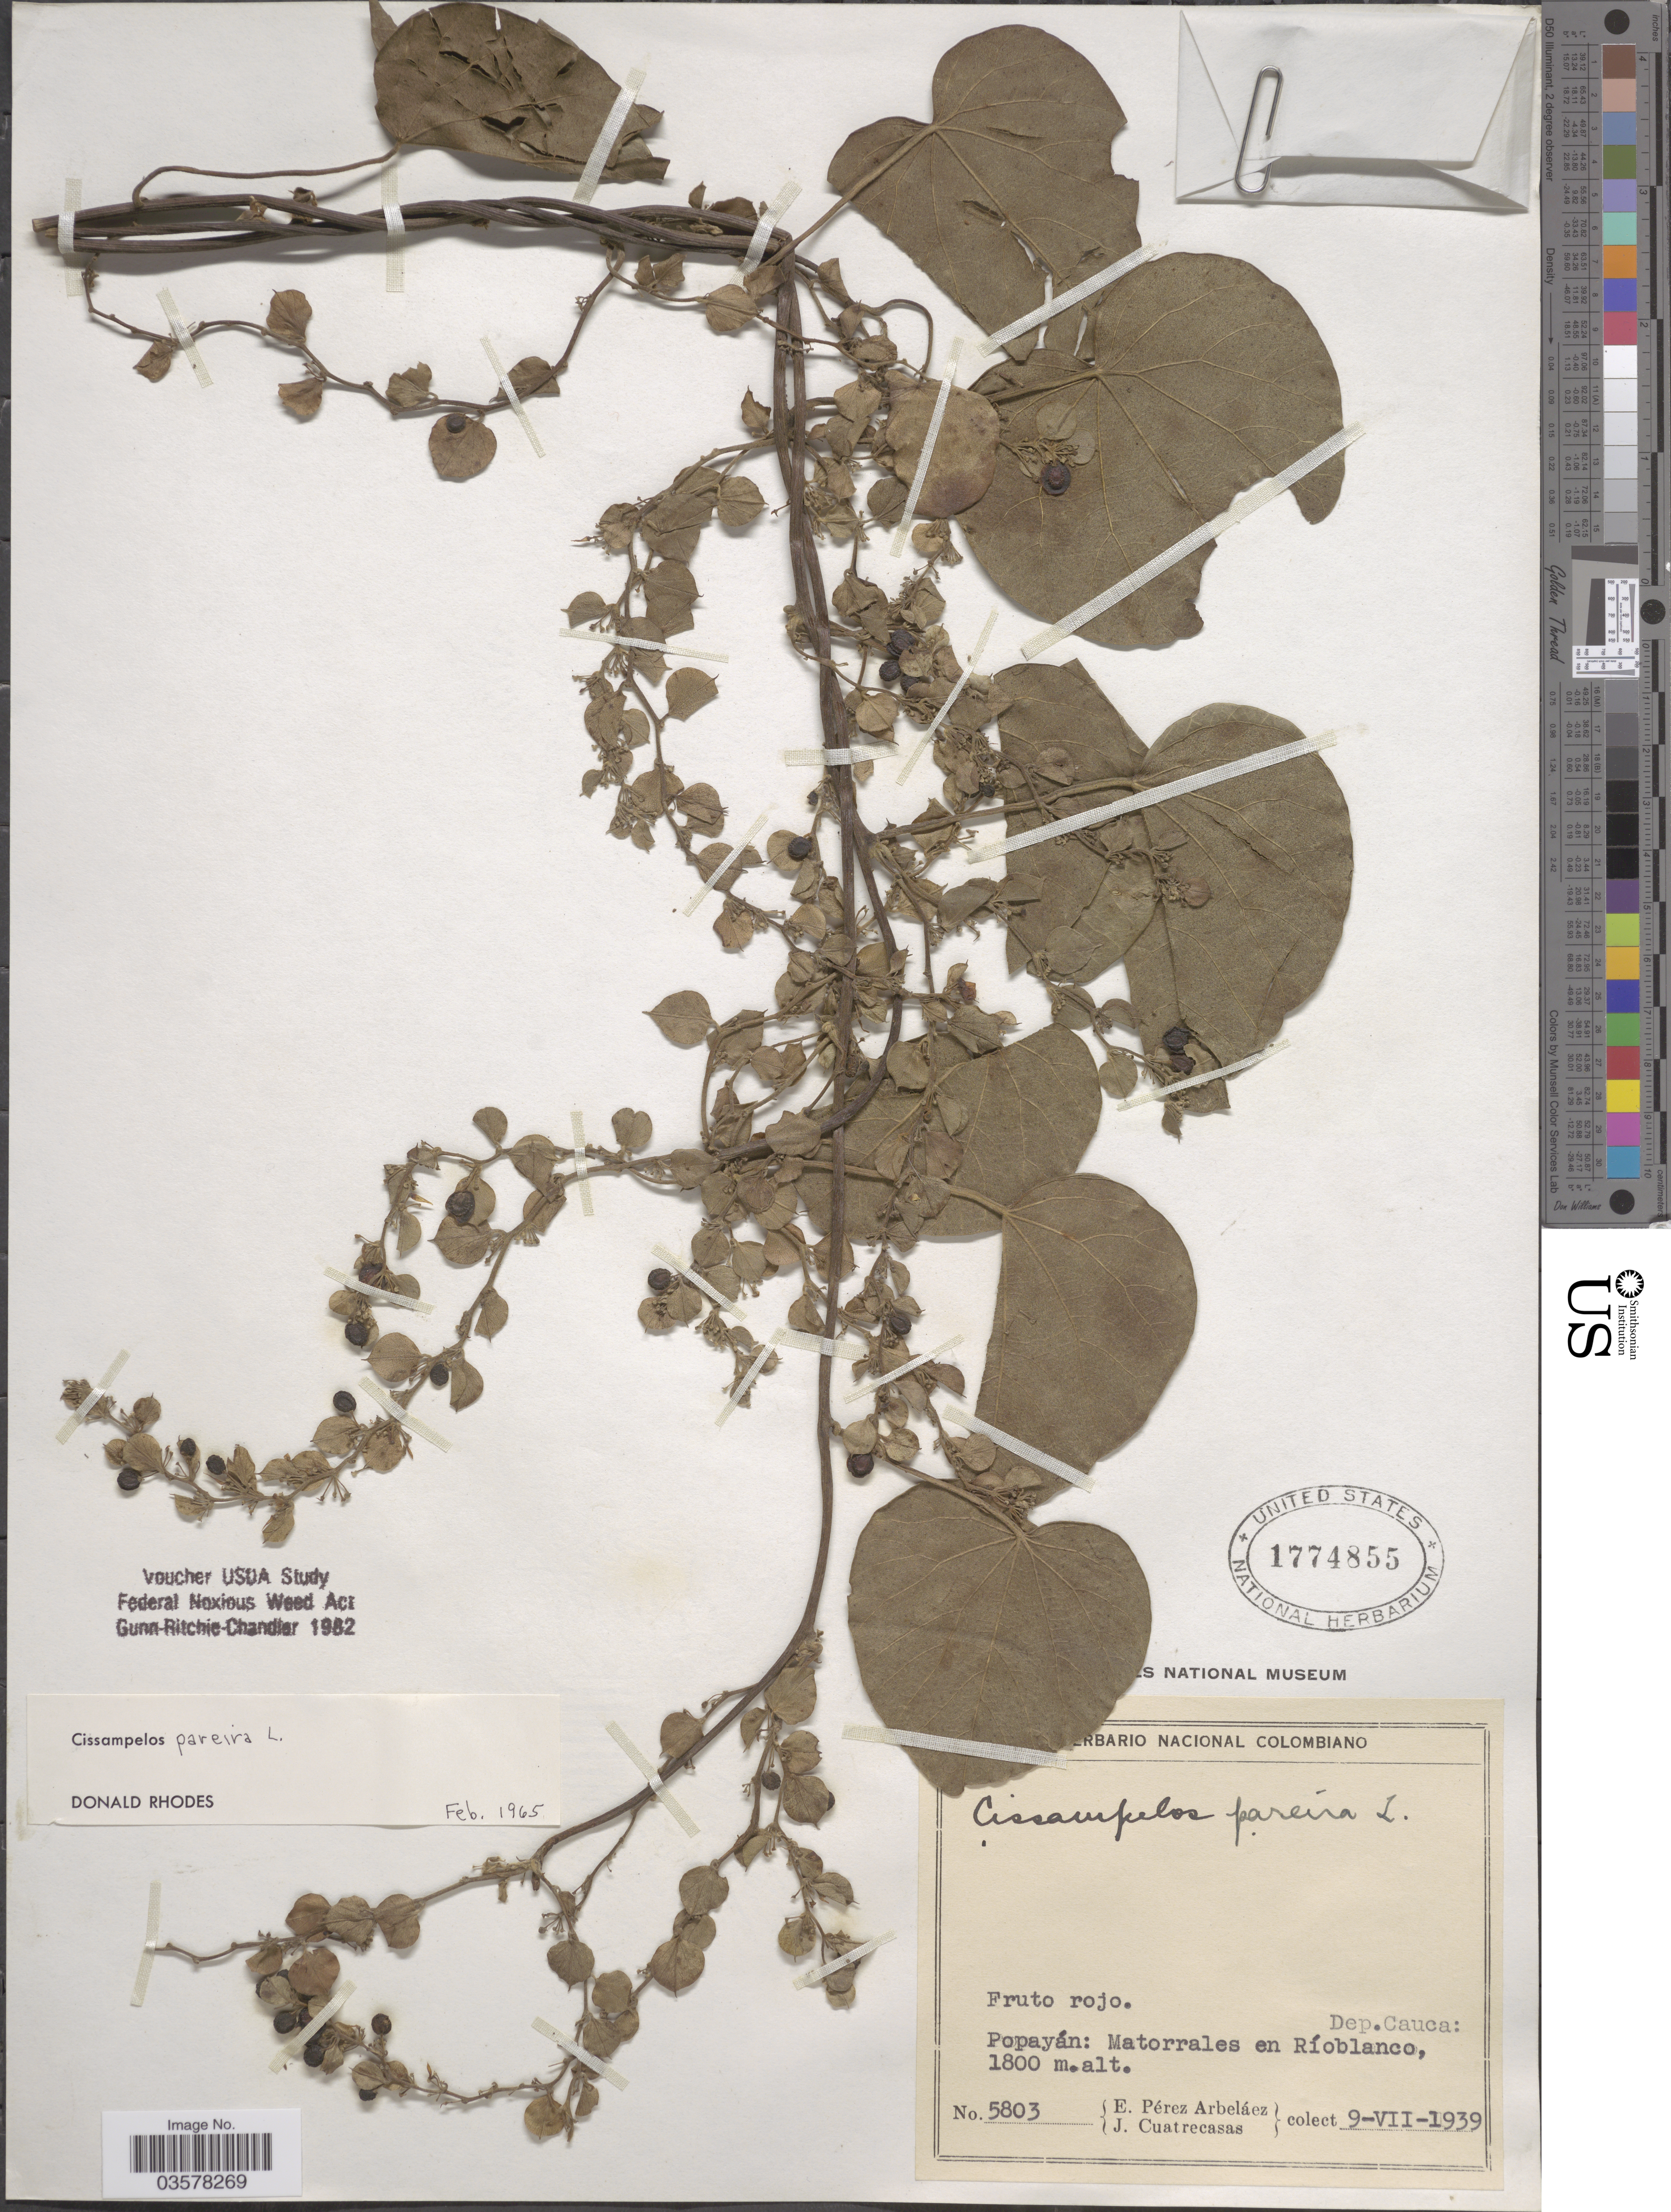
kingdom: Plantae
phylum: Tracheophyta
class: Magnoliopsida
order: Ranunculales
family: Menispermaceae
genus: Cissampelos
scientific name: Cissampelos pareira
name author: L.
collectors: E. Pérez Arbeláez & J. Cuatrecasas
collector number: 5803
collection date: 1939-07-09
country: Colombia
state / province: Cauca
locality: Dep. Cauca: Popayán: Matorrales en Ríoblanco.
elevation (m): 1800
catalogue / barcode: US 1774855